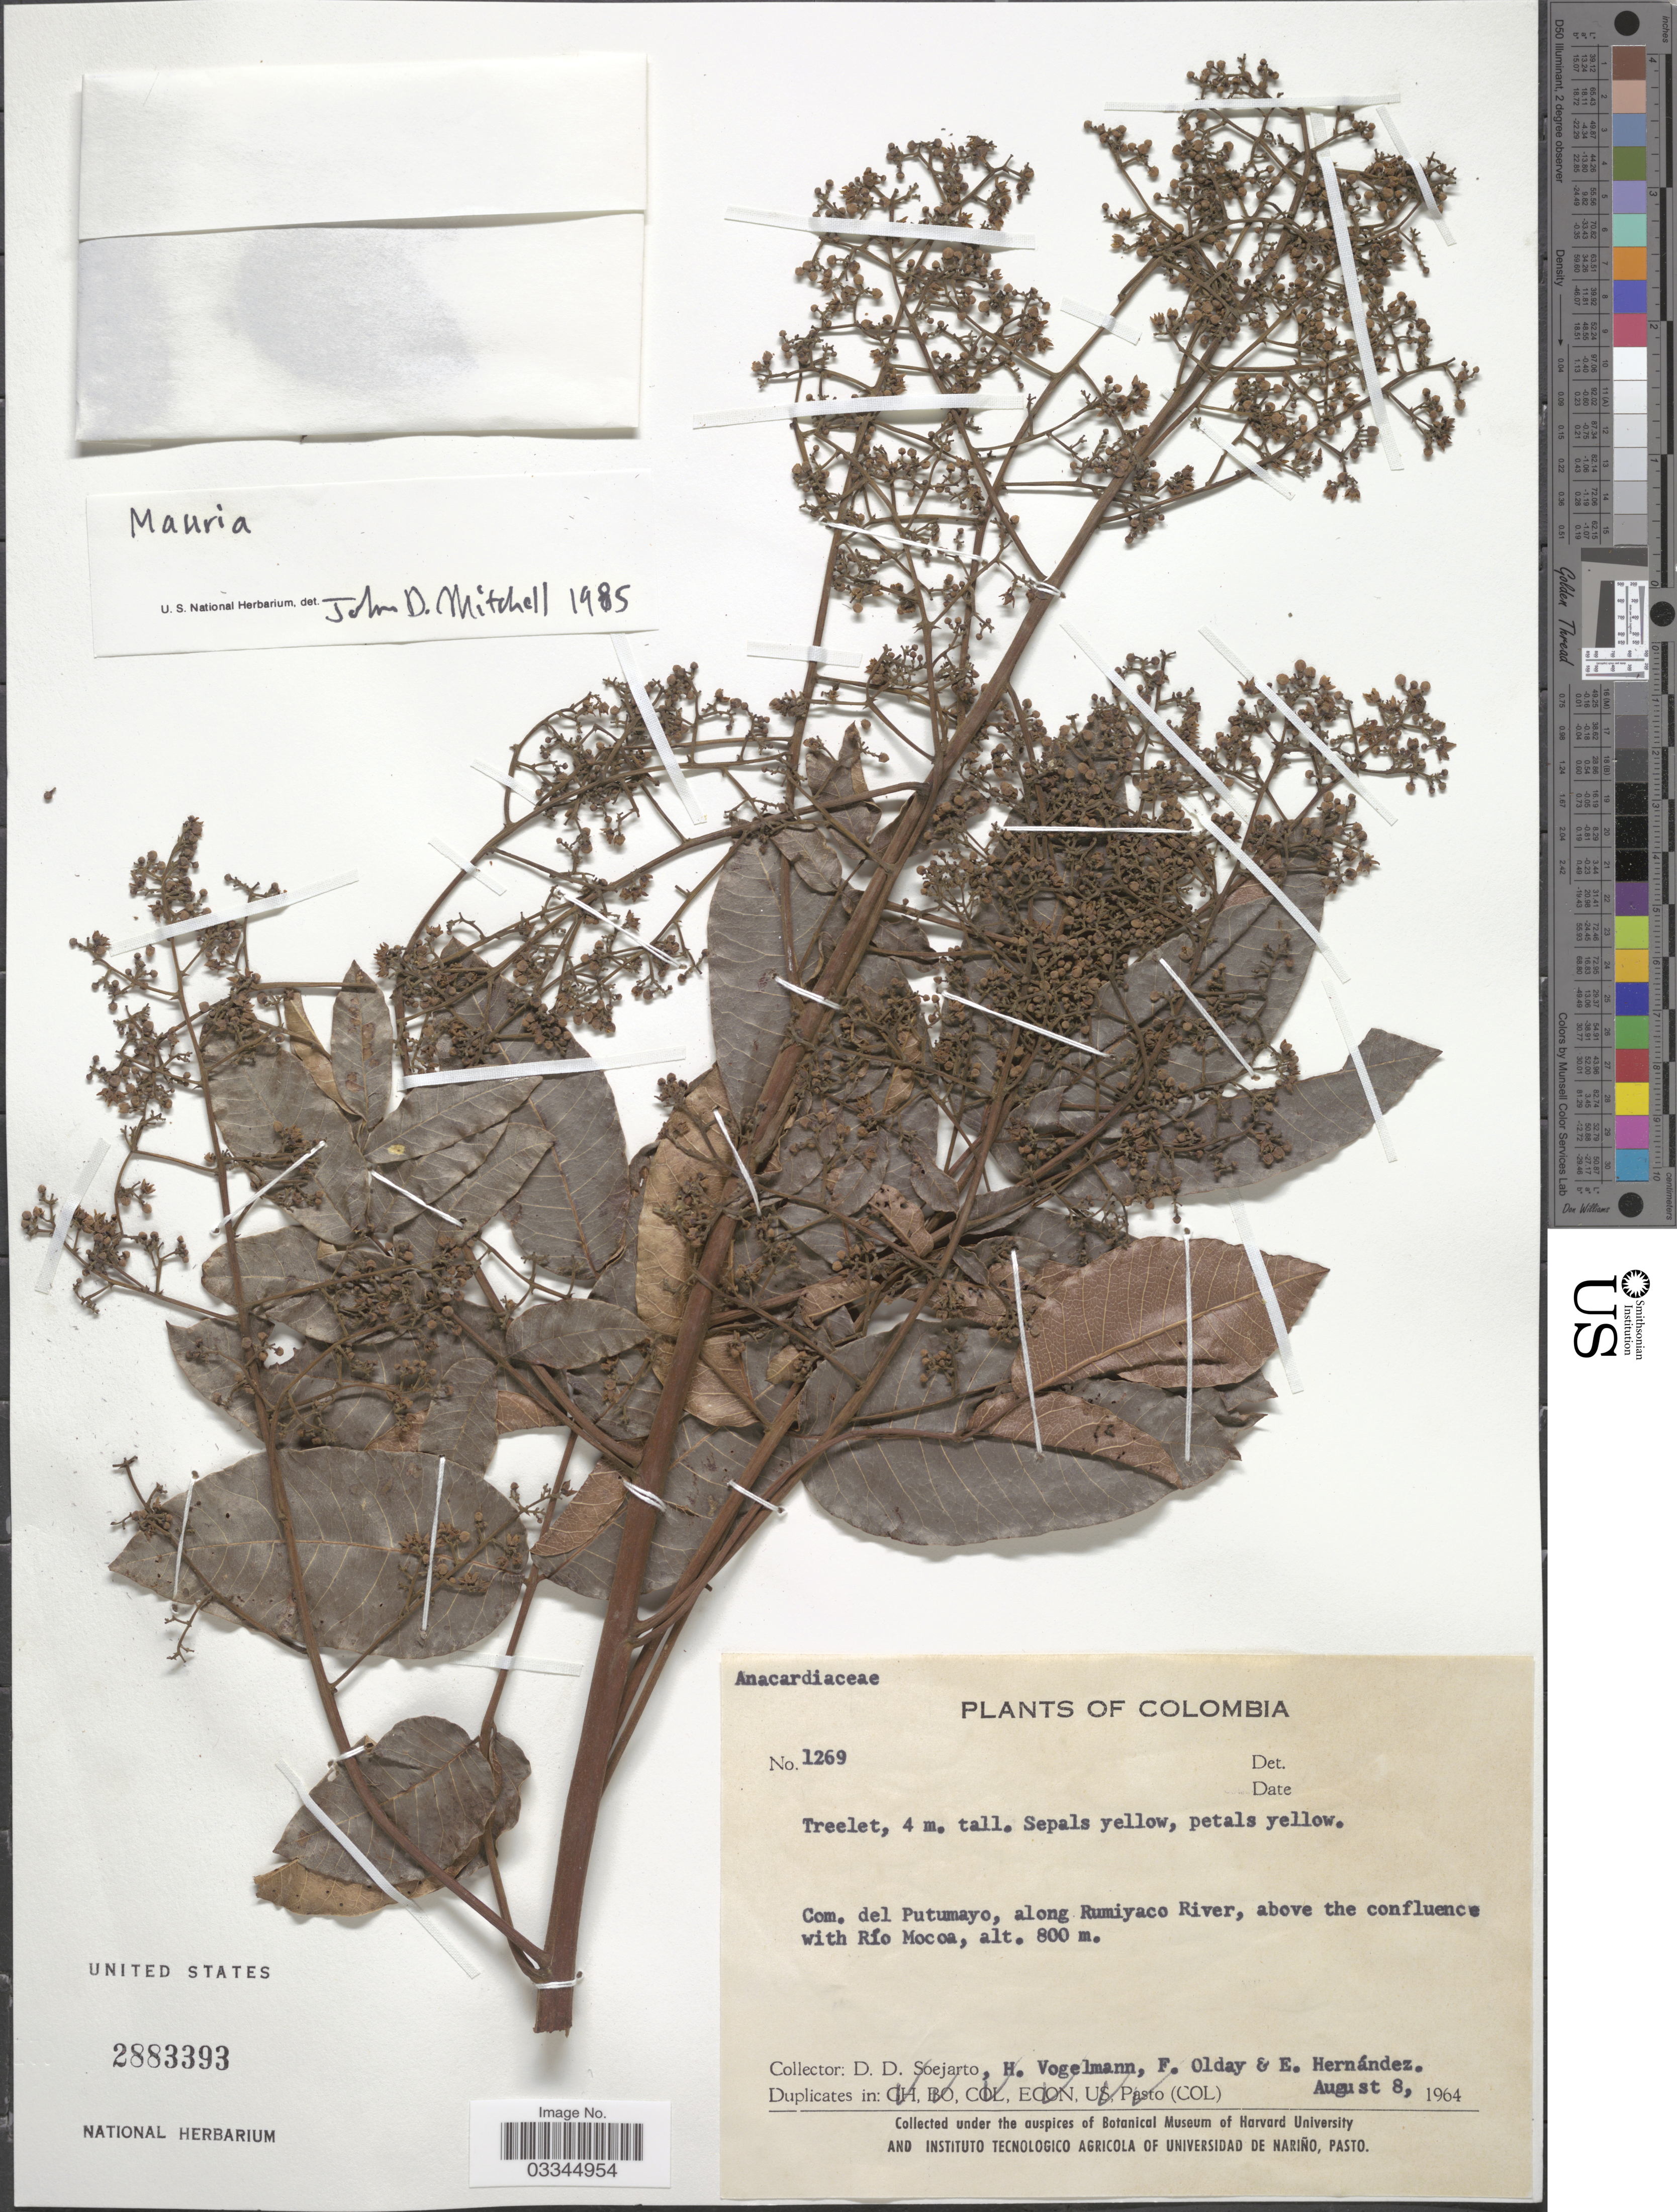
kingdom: Plantae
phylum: Tracheophyta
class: Magnoliopsida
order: Sapindales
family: Anacardiaceae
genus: Mauria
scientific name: Mauria sp.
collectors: H. Vogelmann, F. Olday & E. Hernández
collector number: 1269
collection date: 1964-08-08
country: Colombia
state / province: Putumayo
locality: Com. del Putumayo, along Rumiyaco River, above confluence with Río Mocoa.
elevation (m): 800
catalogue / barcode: US 2883393